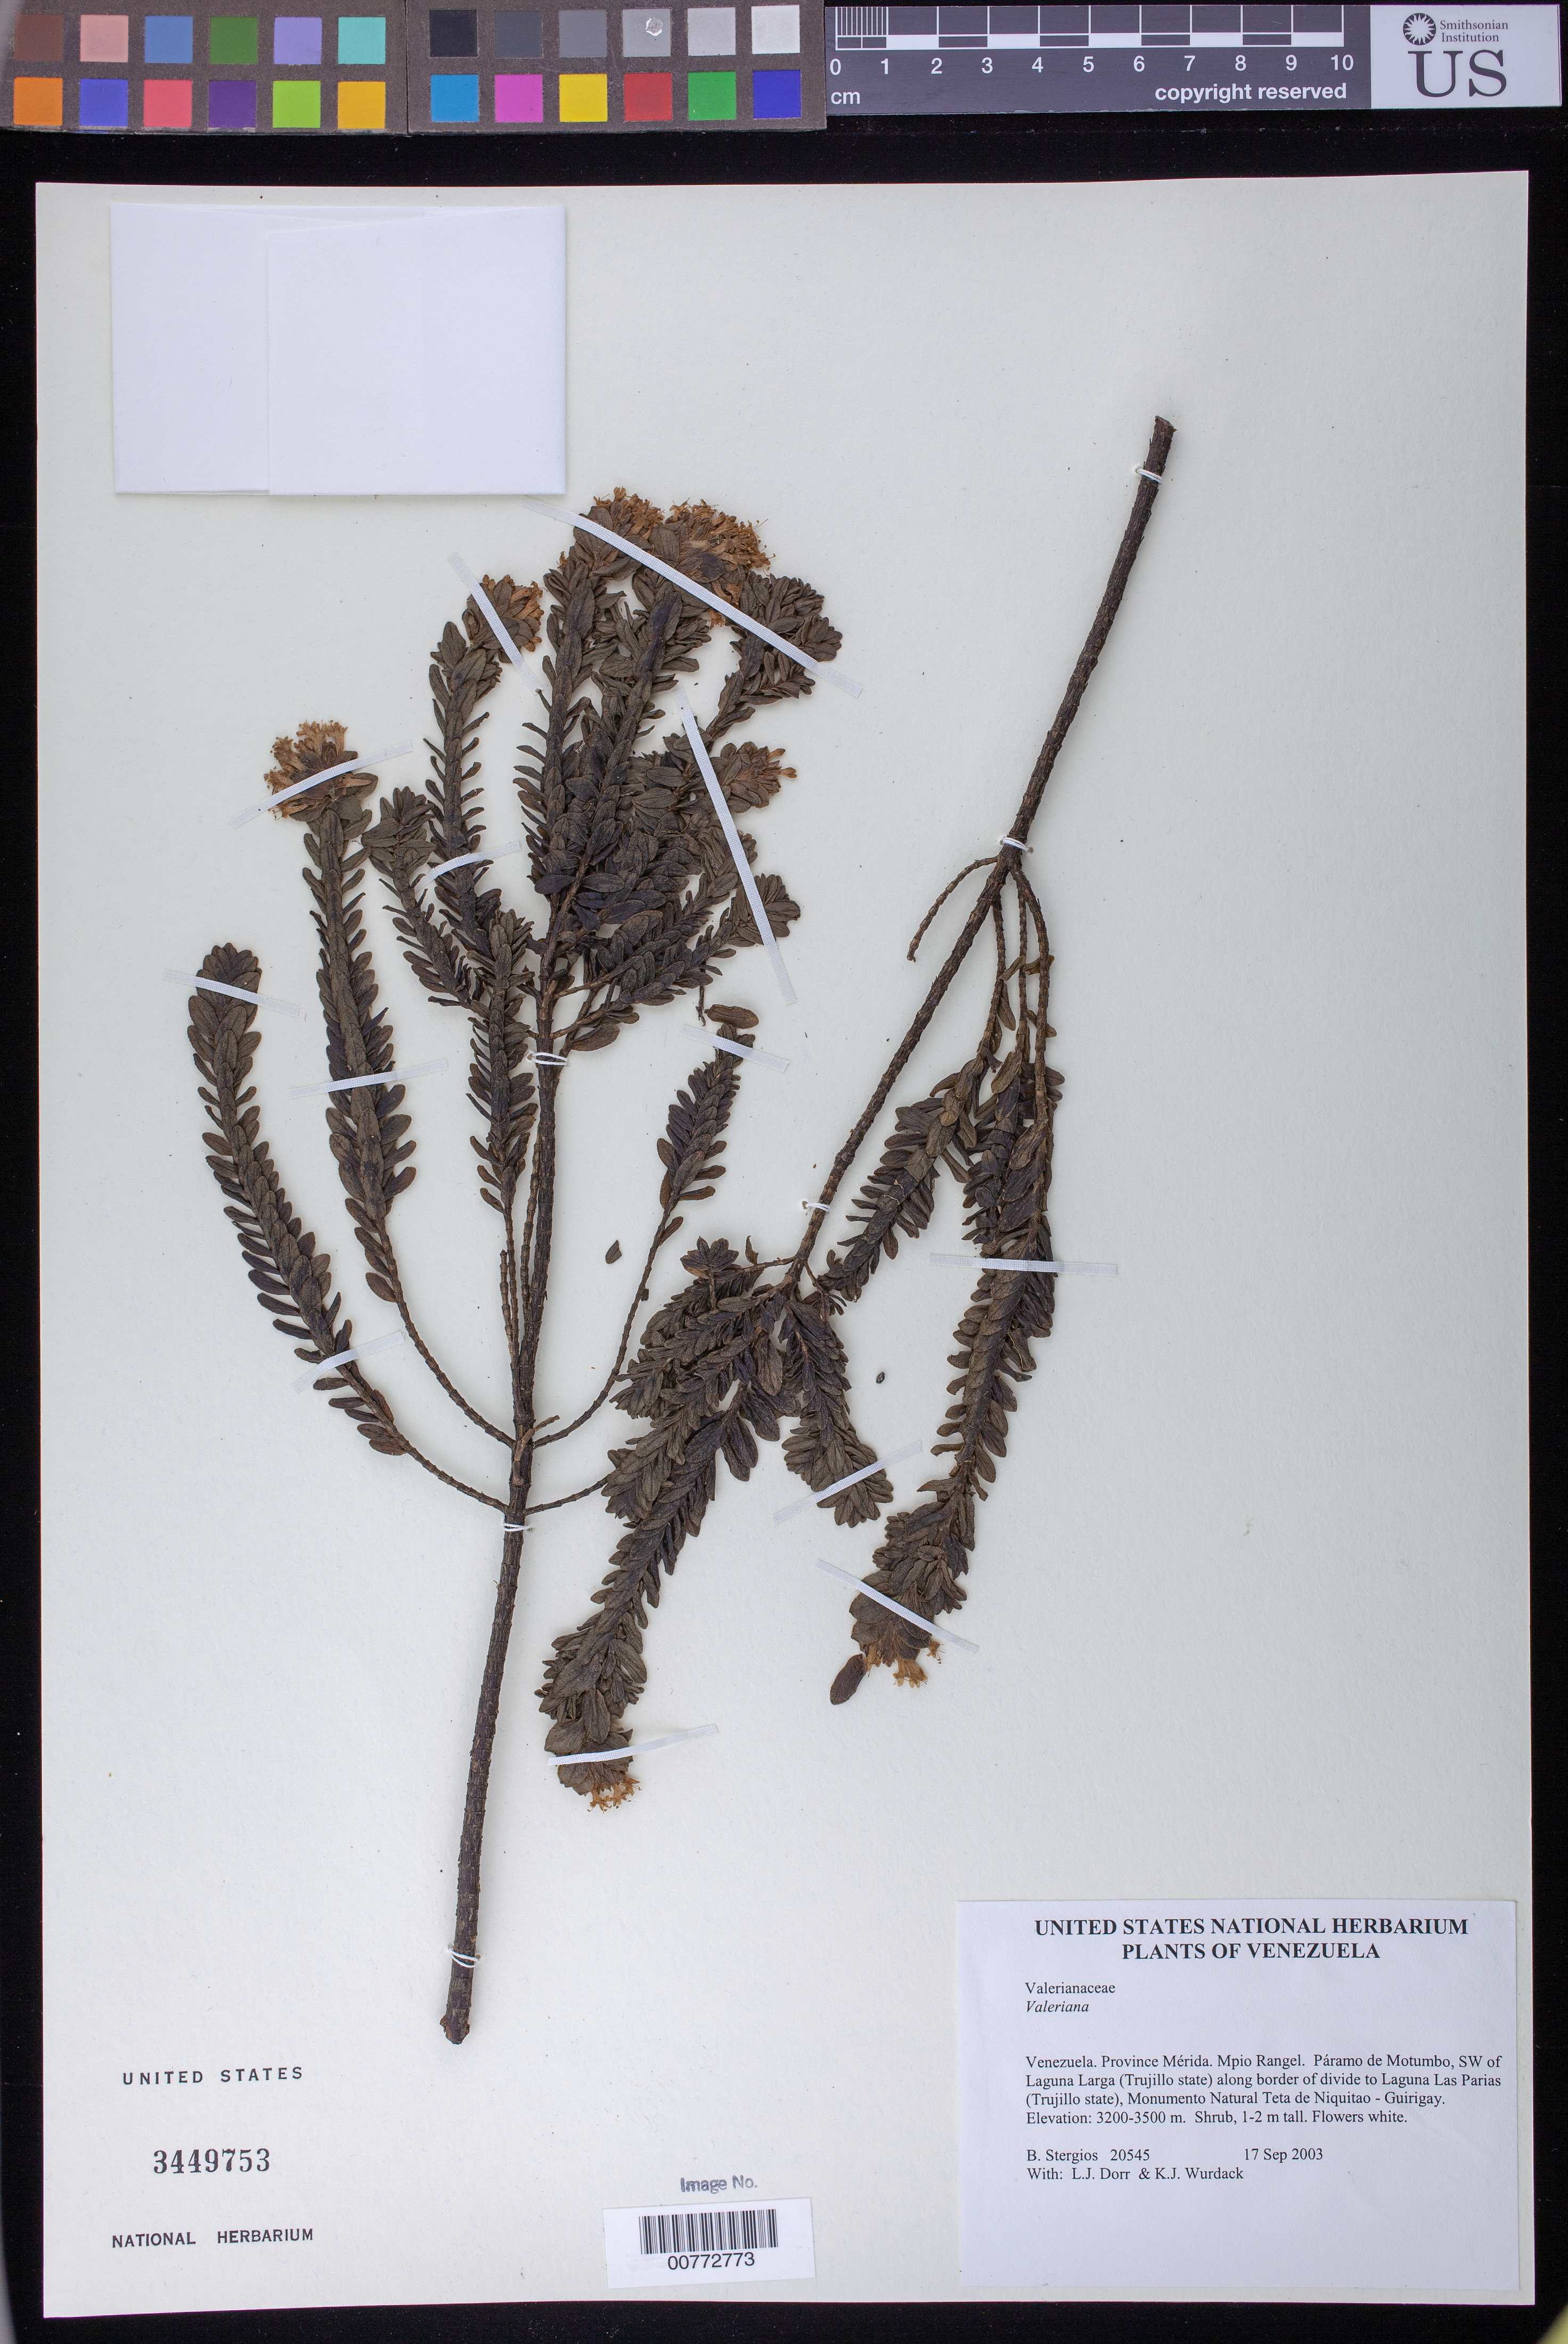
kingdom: Plantae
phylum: Tracheophyta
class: Magnoliopsida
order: Dipsacales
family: Caprifoliaceae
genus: Valeriana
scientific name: Valeriana sp.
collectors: B. G. Stergios, L. J. Dorr & K. Wurdack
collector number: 20545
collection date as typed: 17 Sep 2003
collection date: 2003-09-17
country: Venezuela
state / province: Mérida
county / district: Rangel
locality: Páramo de Motumbo, NW of Laguna Larga (Trujillo state), Monumento Natural Teta de Niquitao - Guirigay.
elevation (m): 3200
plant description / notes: PORT, US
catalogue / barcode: US 3449753